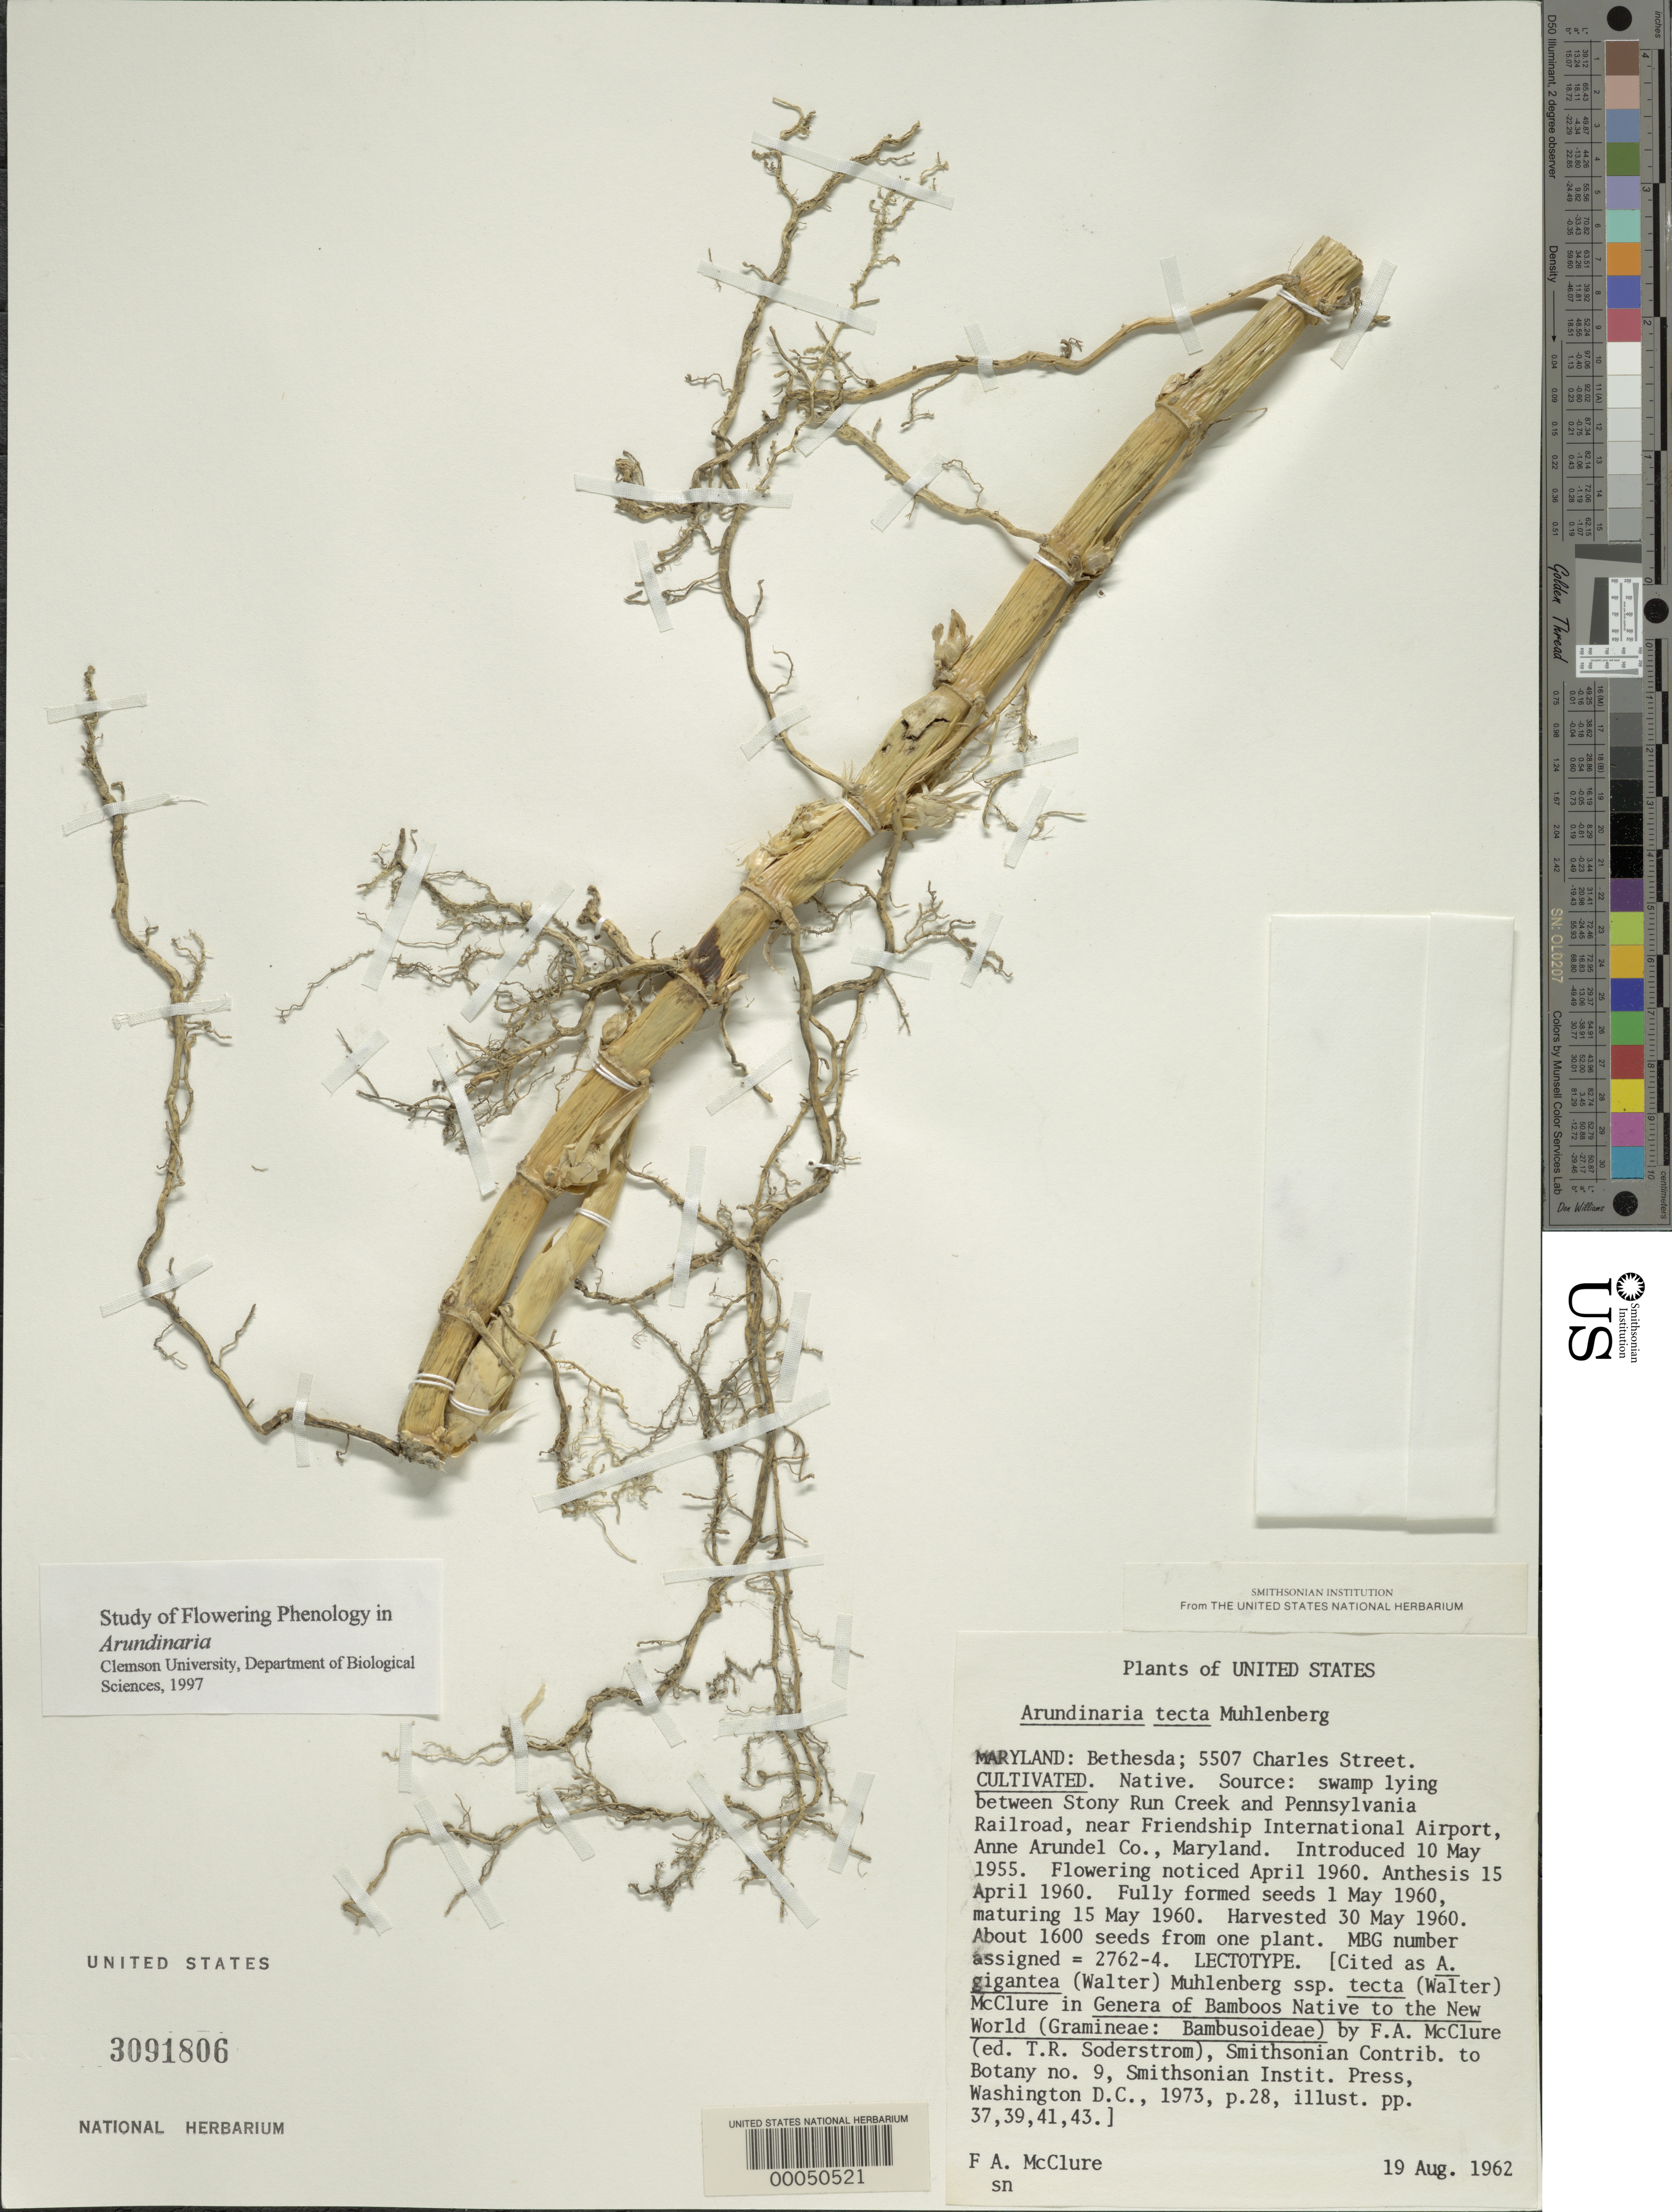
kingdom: Plantae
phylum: Tracheophyta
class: Liliopsida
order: Poales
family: Poaceae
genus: Arundinaria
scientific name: Arundinaria tecta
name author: (Walter) Muhl.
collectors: F. A. McClure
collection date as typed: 19 Aug 1962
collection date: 1962-08-19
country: United States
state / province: Maryland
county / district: Montgomery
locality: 5507 Charles Street, Bethesda (McClure's garden)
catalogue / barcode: US 3091806